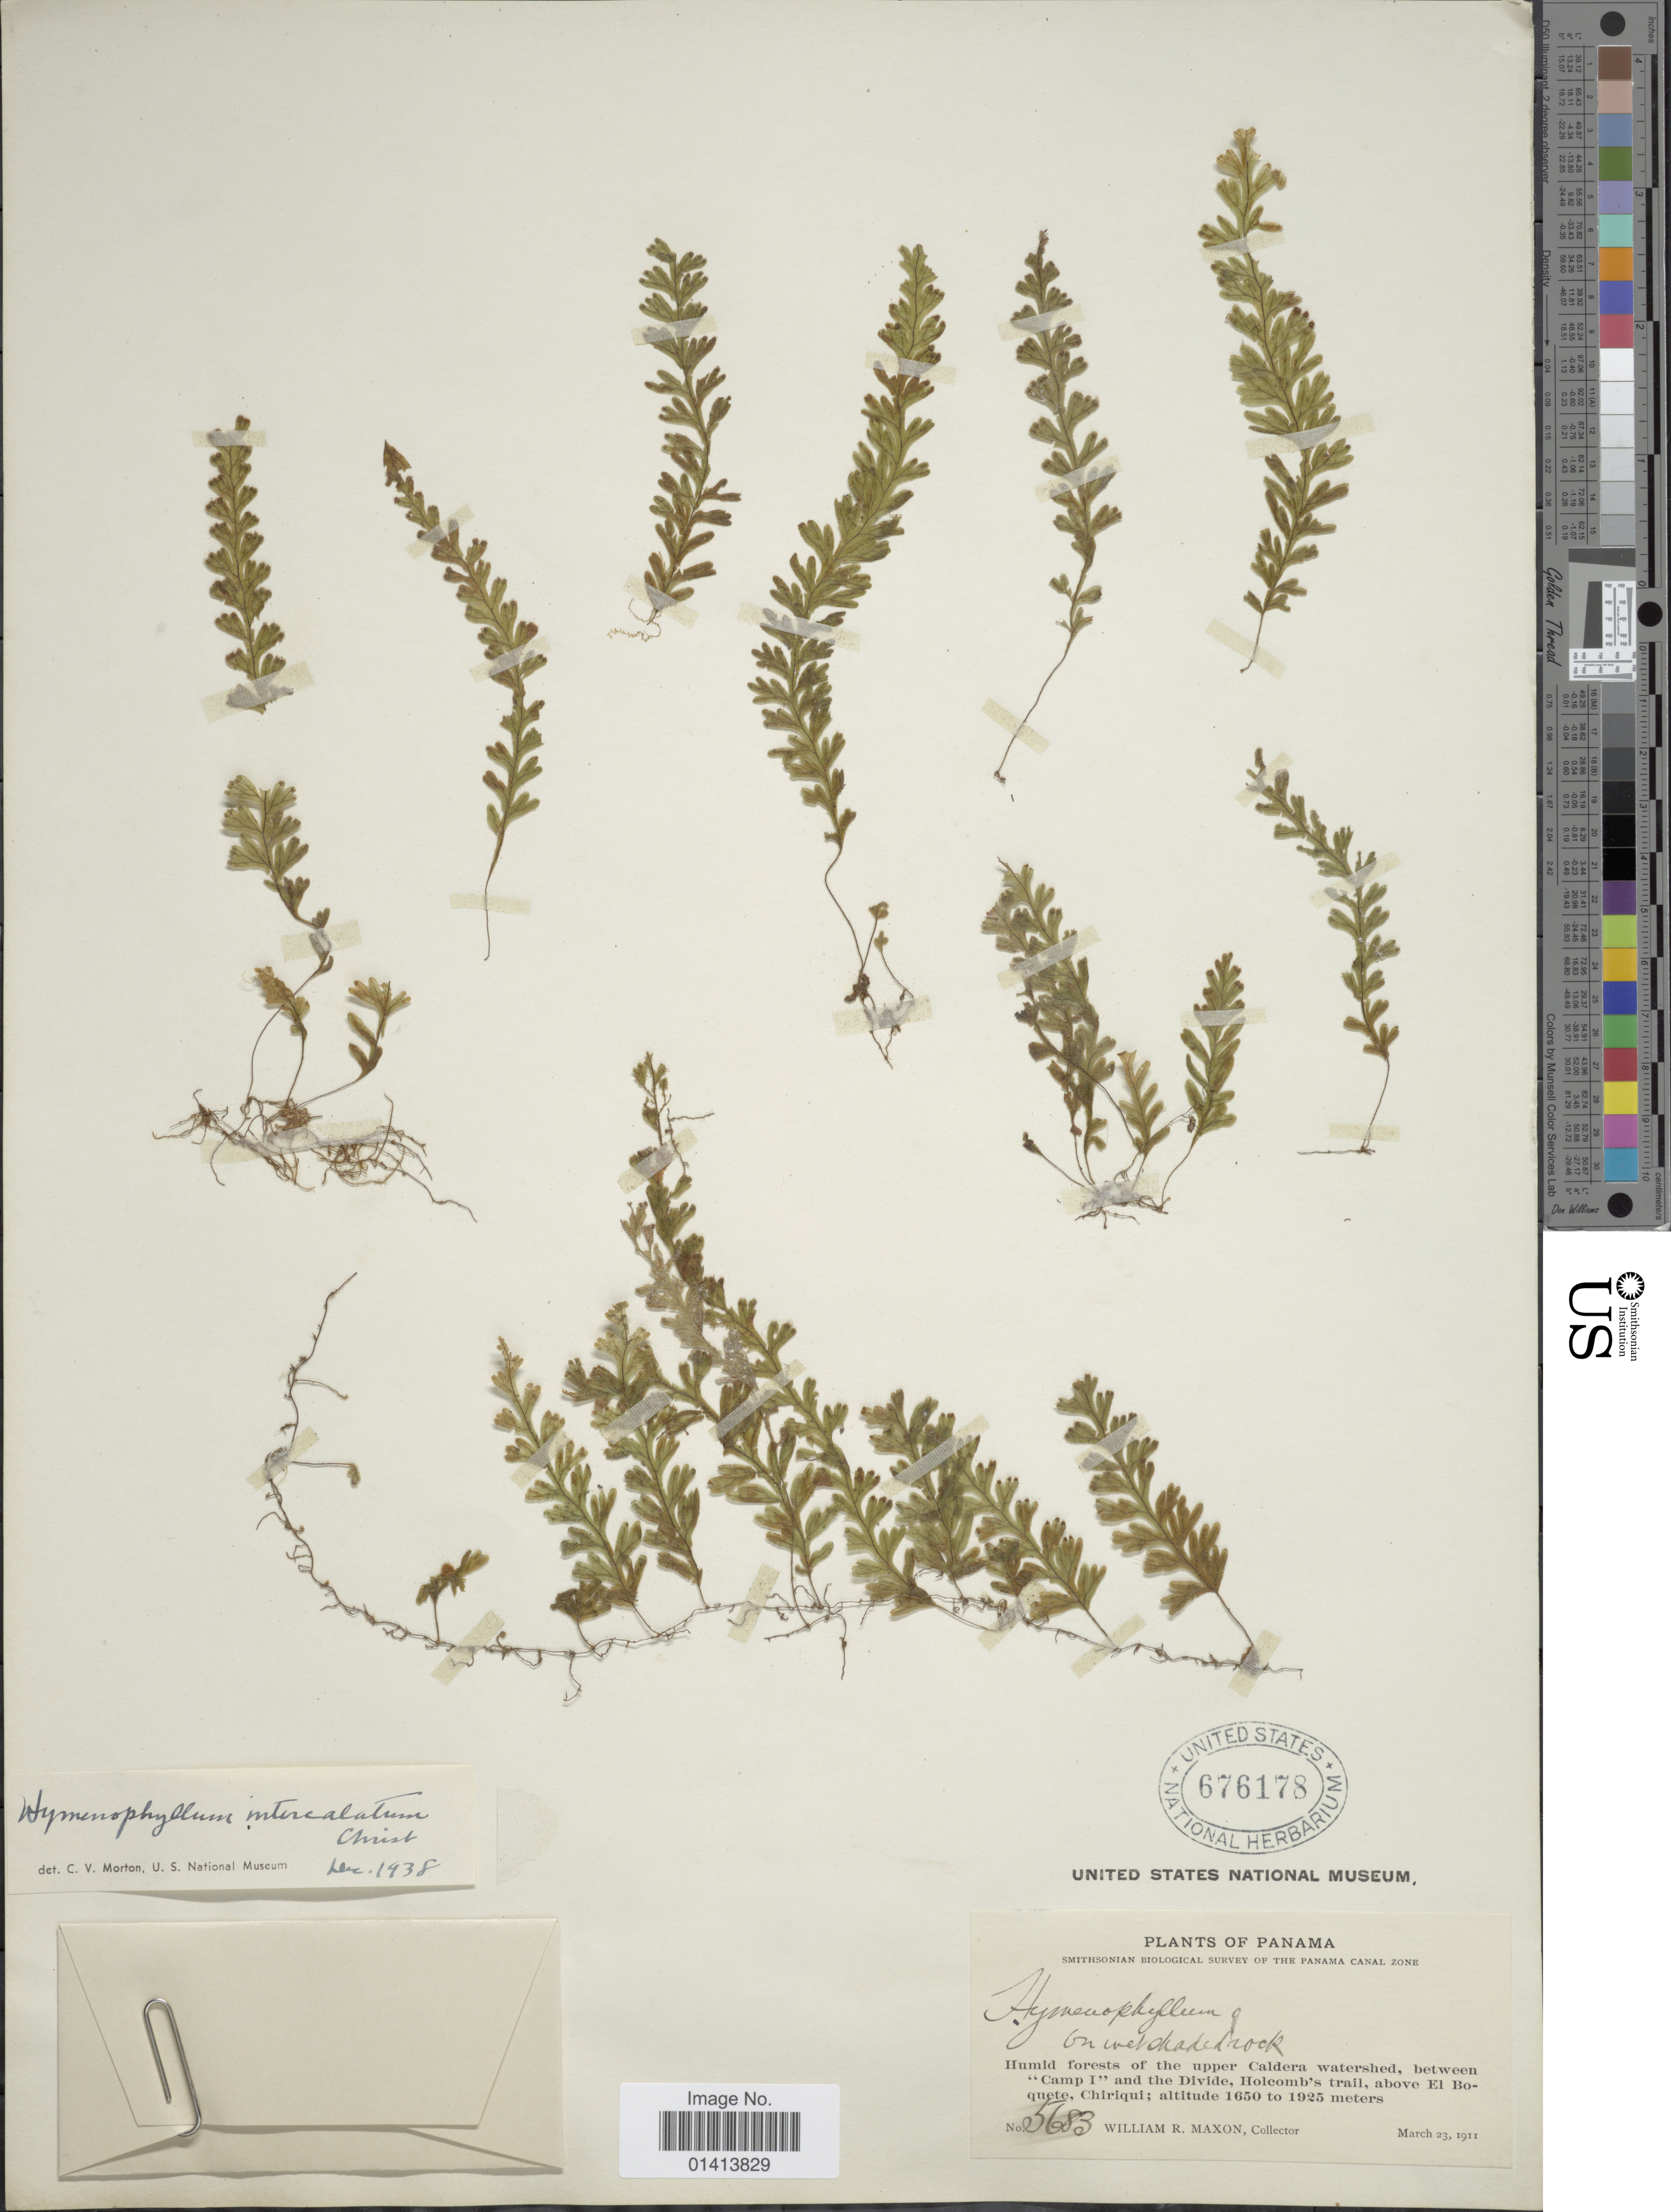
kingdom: Plantae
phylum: Tracheophyta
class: Polypodiopsida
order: Hymenophyllales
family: Hymenophyllaceae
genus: Hymenophyllum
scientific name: Hymenophyllum fragile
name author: (Hedw.) C.V. Morton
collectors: W. R. Maxon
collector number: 5683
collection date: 1911-03-23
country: Panama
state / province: Chiriqui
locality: Humid forest of the upper Caldera watershed, between 'Camp I' and the Divide, Holcomb's trail, above El Boquete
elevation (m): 1650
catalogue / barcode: US 676178